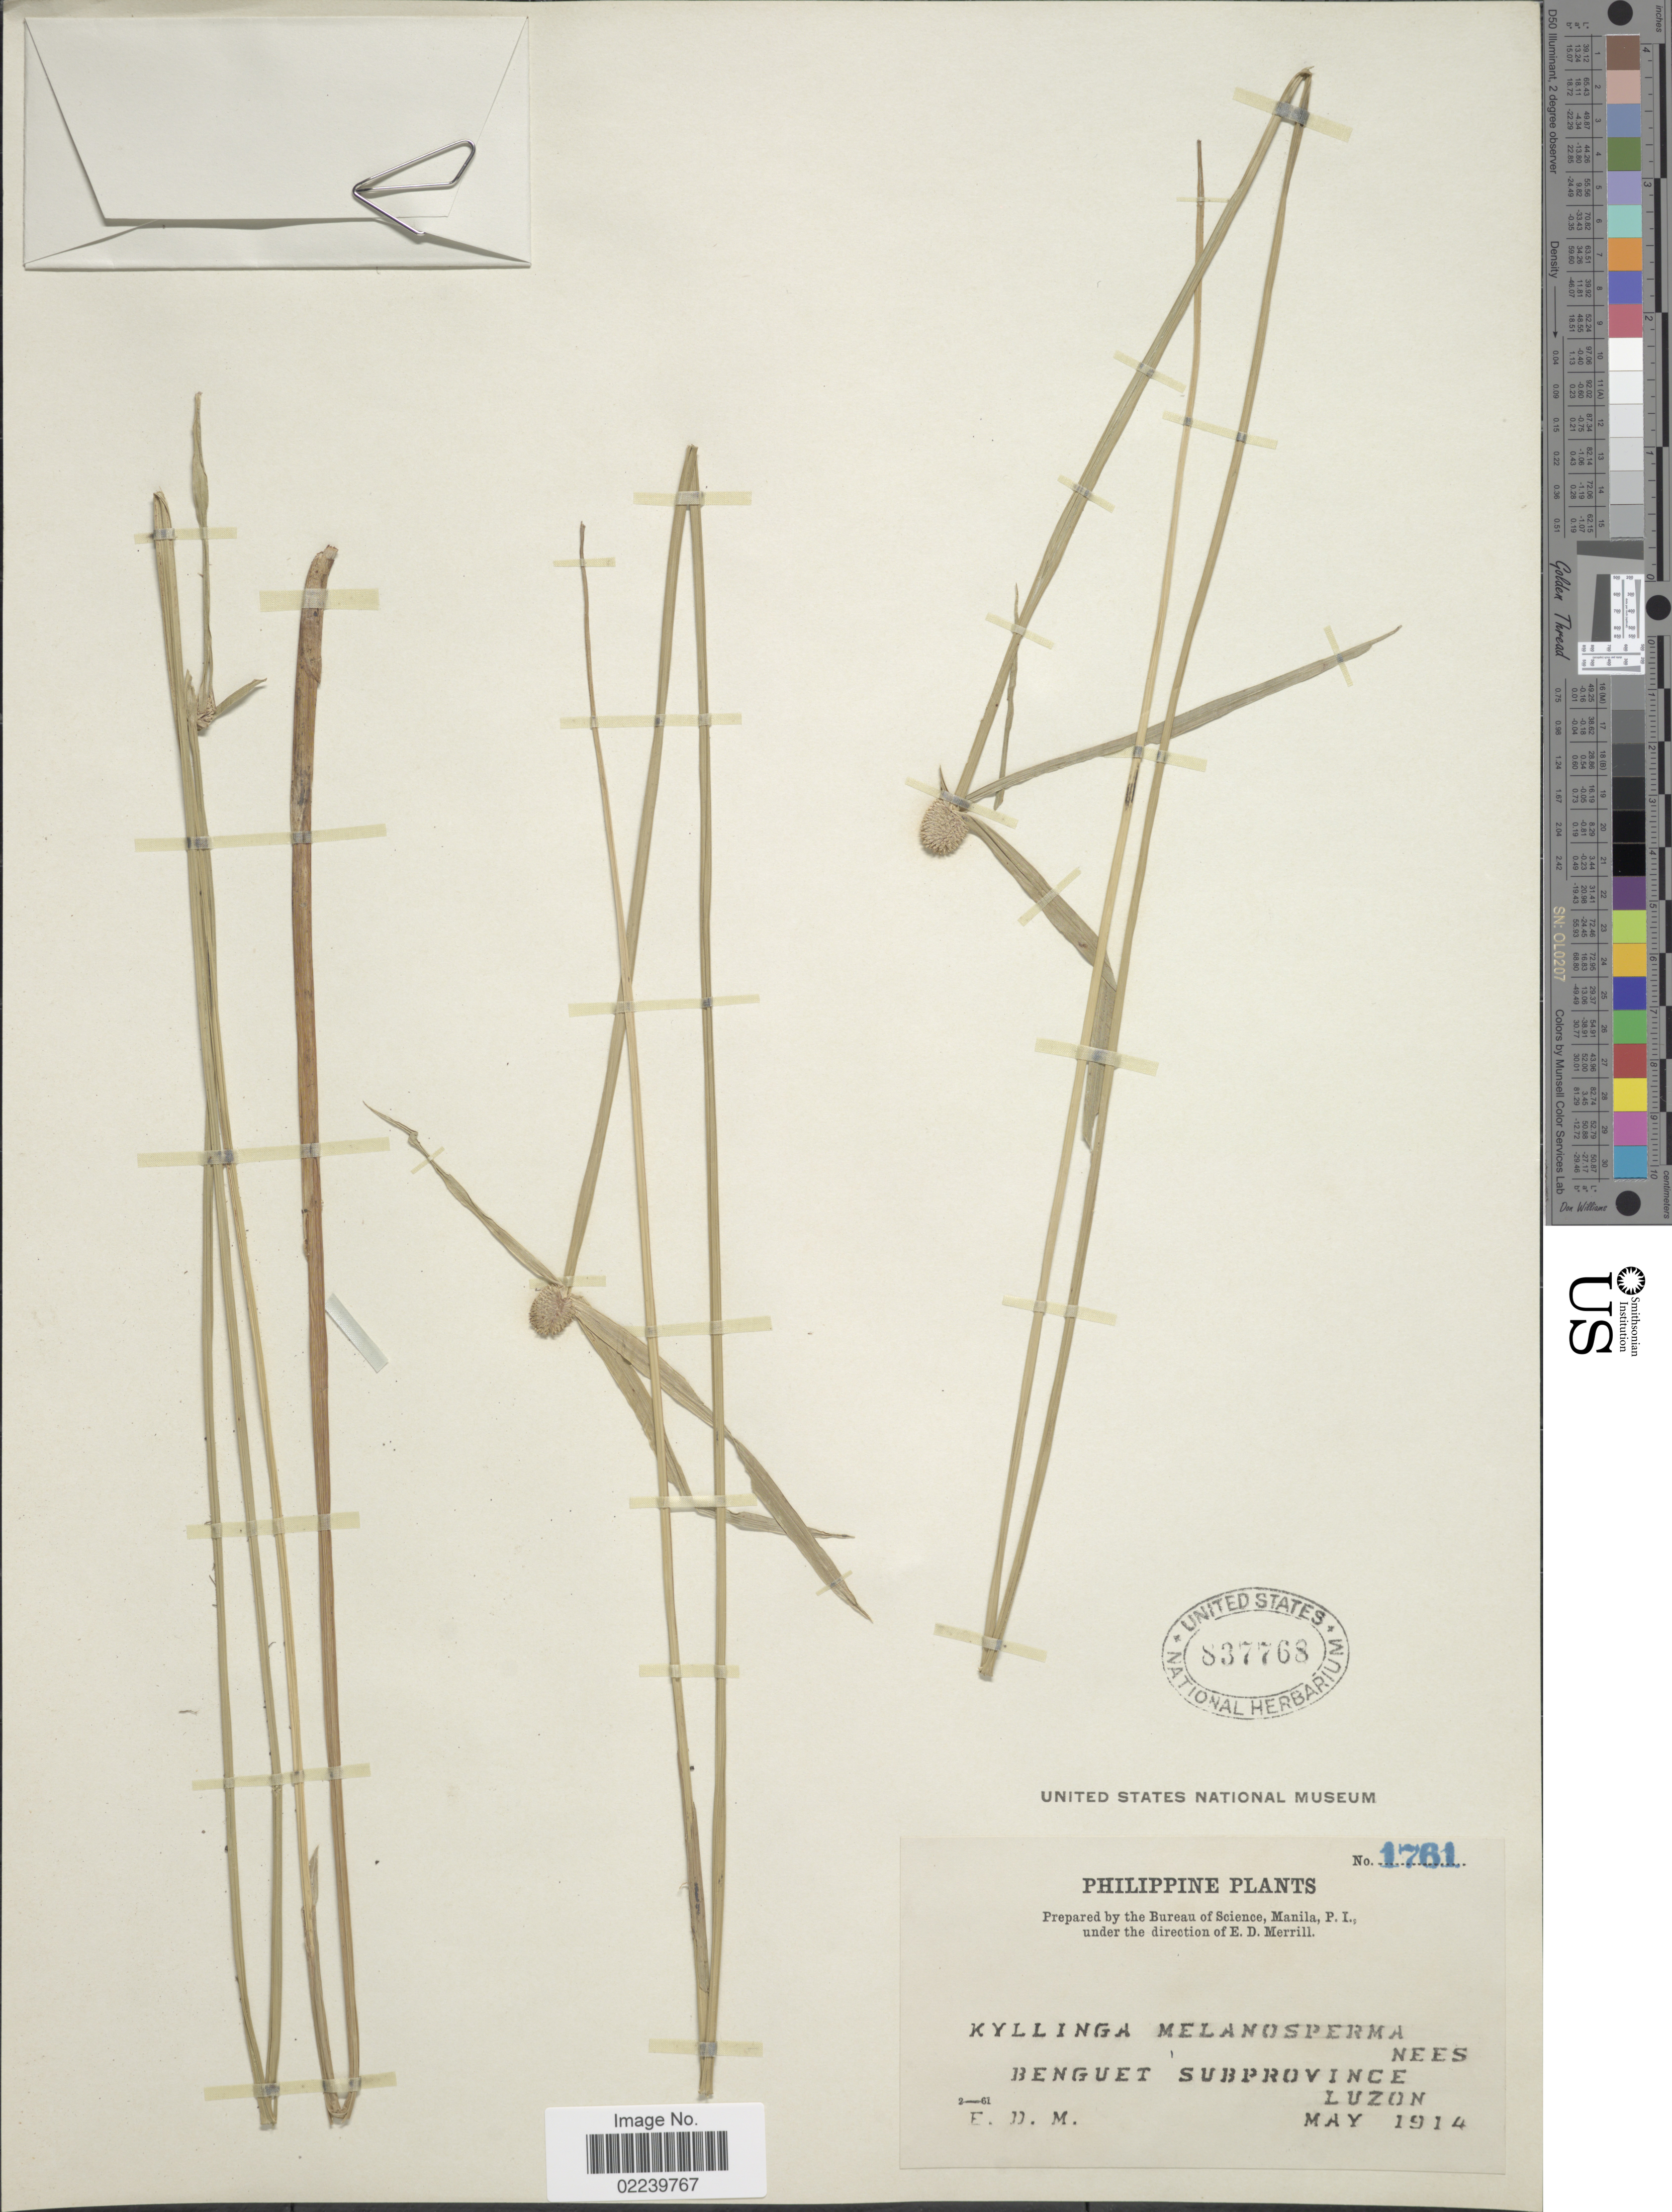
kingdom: Plantae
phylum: Tracheophyta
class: Liliopsida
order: Poales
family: Cyperaceae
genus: Cyperus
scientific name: Cyperus melanospermus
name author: (Nees) Valck. Sur.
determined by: Strong, M. T., (US), Smithsonian Institution - National Museum of Natural History (UNITED STATES)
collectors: E. D. Merrill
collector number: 1761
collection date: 1914-05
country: Philippines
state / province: Cordillera (Administrative Region)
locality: Benguet Subprovince, Luzon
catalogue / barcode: US 837768